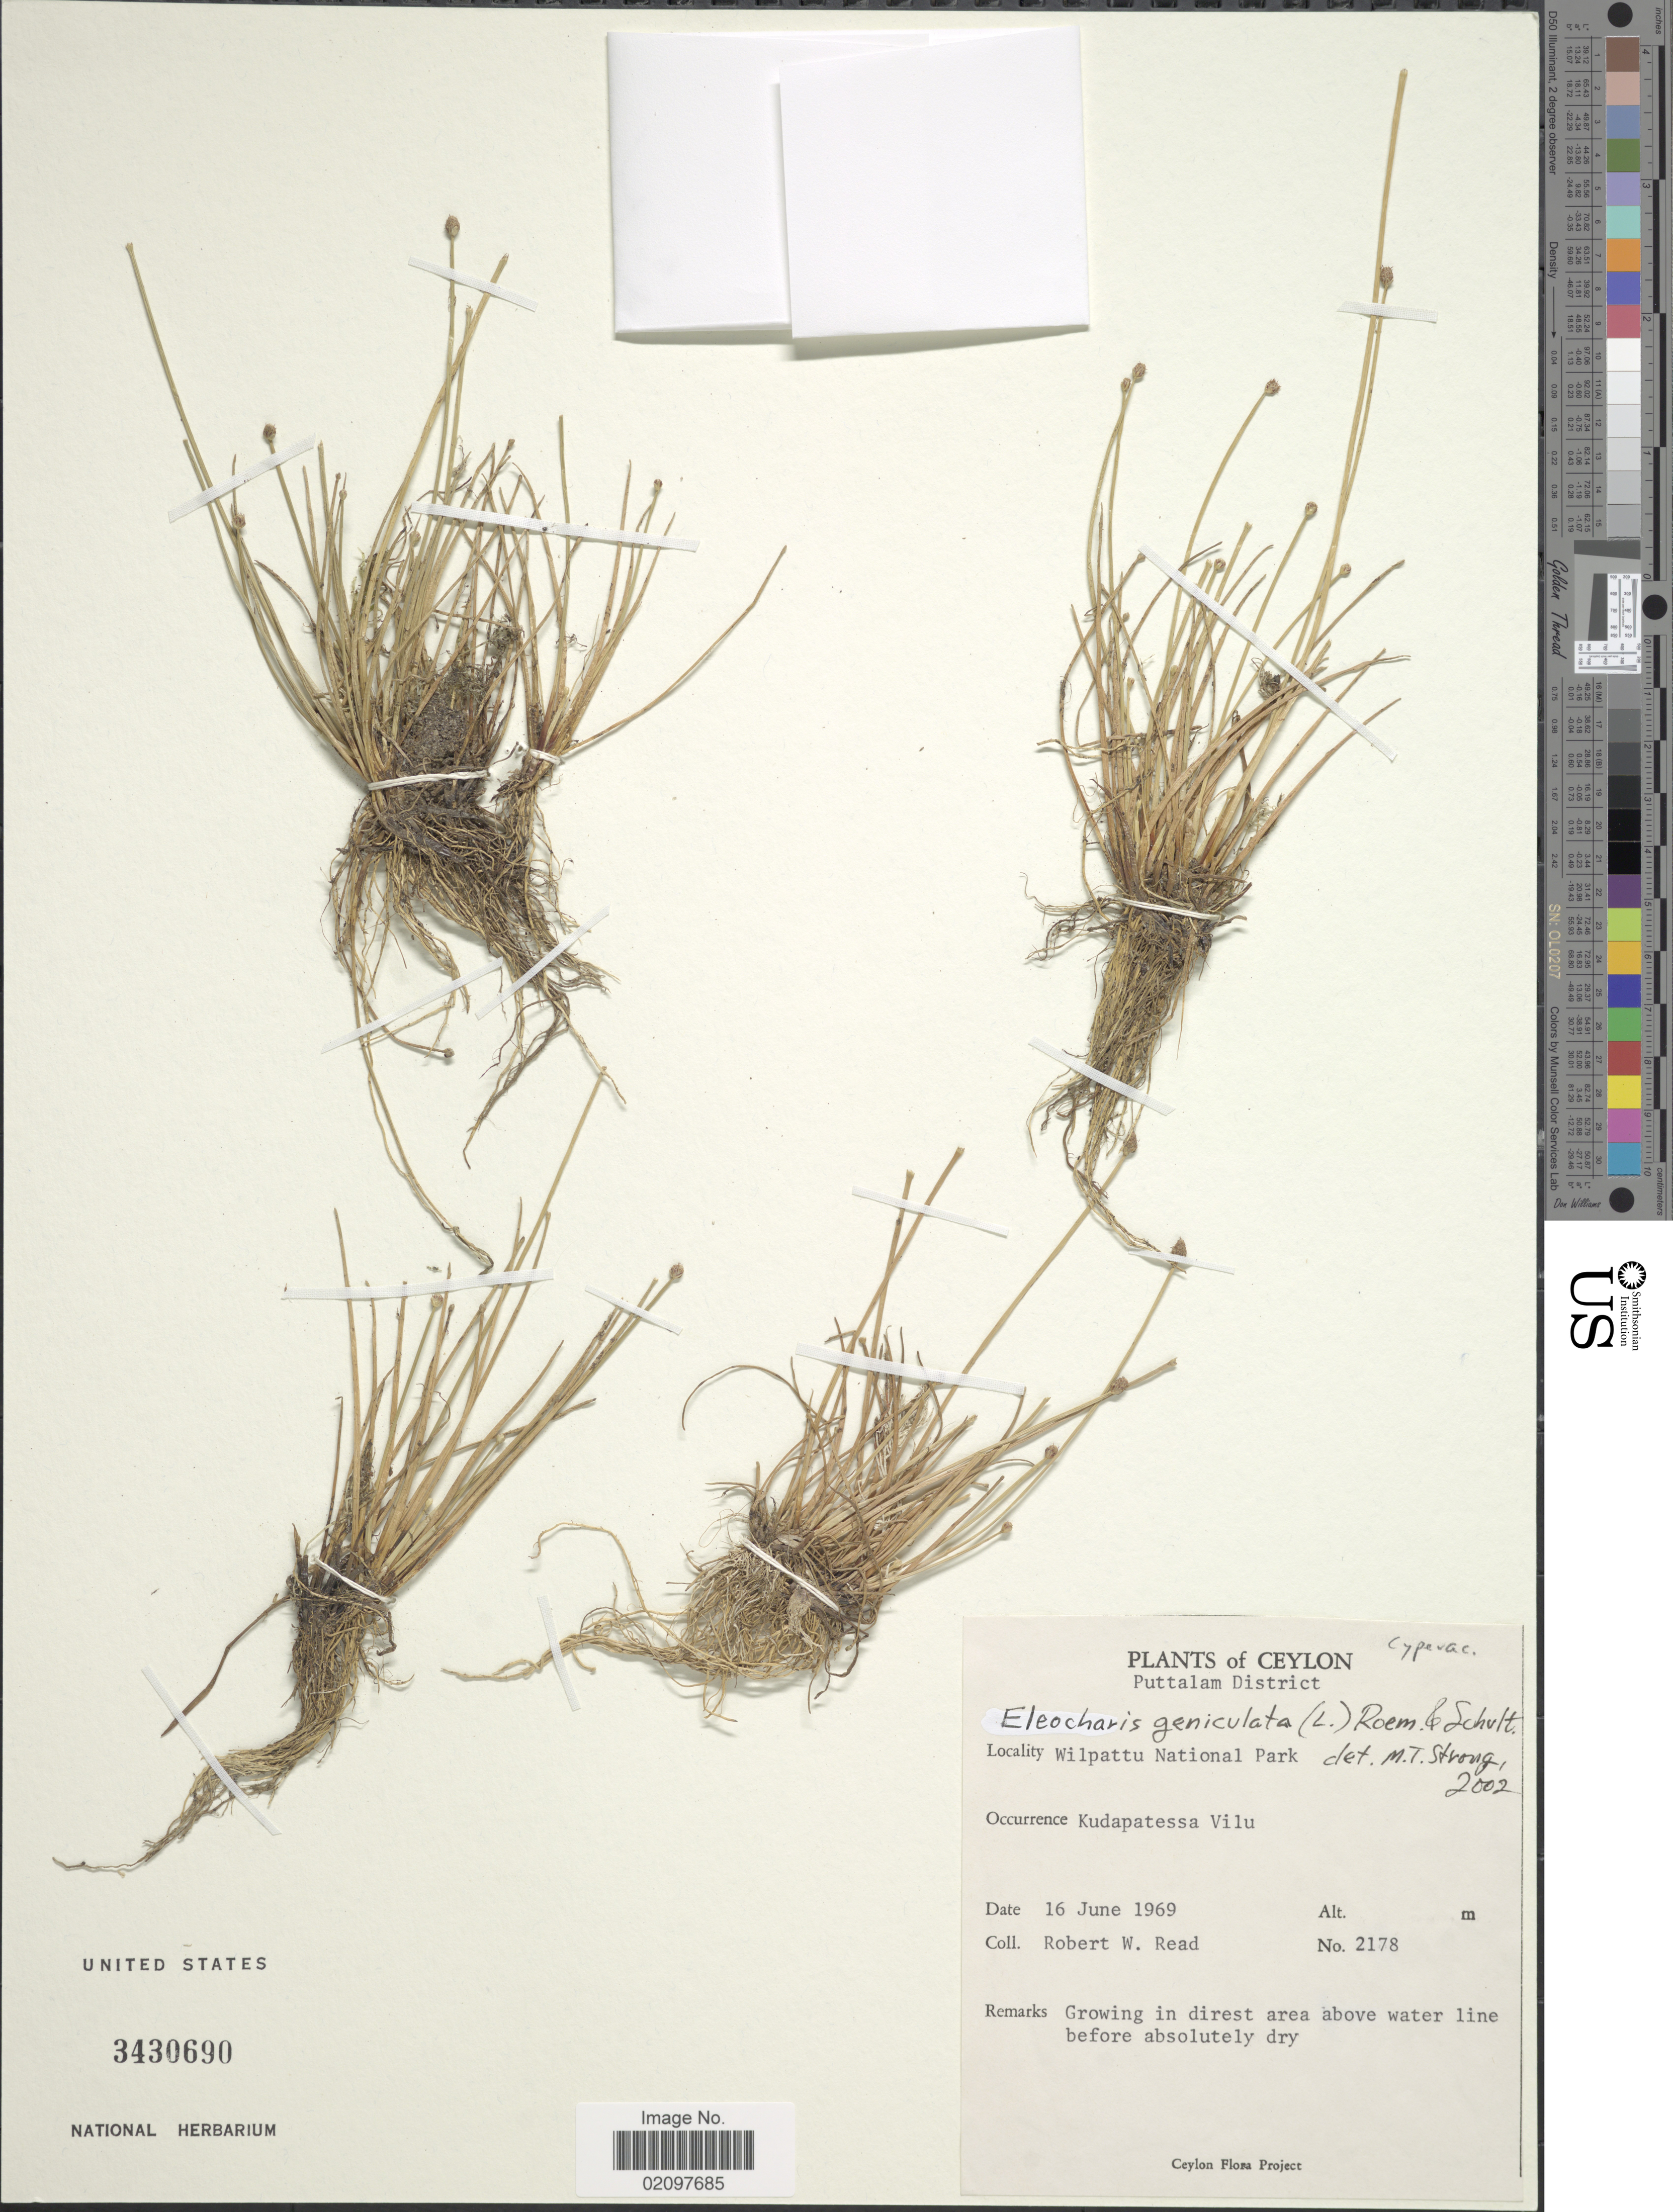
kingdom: Plantae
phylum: Tracheophyta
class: Liliopsida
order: Poales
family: Cyperaceae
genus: Eleocharis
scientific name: Eleocharis geniculata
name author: (L.) Roem. & Schult.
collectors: R. W. Read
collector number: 2178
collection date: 1969-06-16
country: Sri Lanka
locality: Ceylon, Puttalam District, Wilpattu National Park, Kudapatessa Vilu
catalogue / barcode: US 3430690